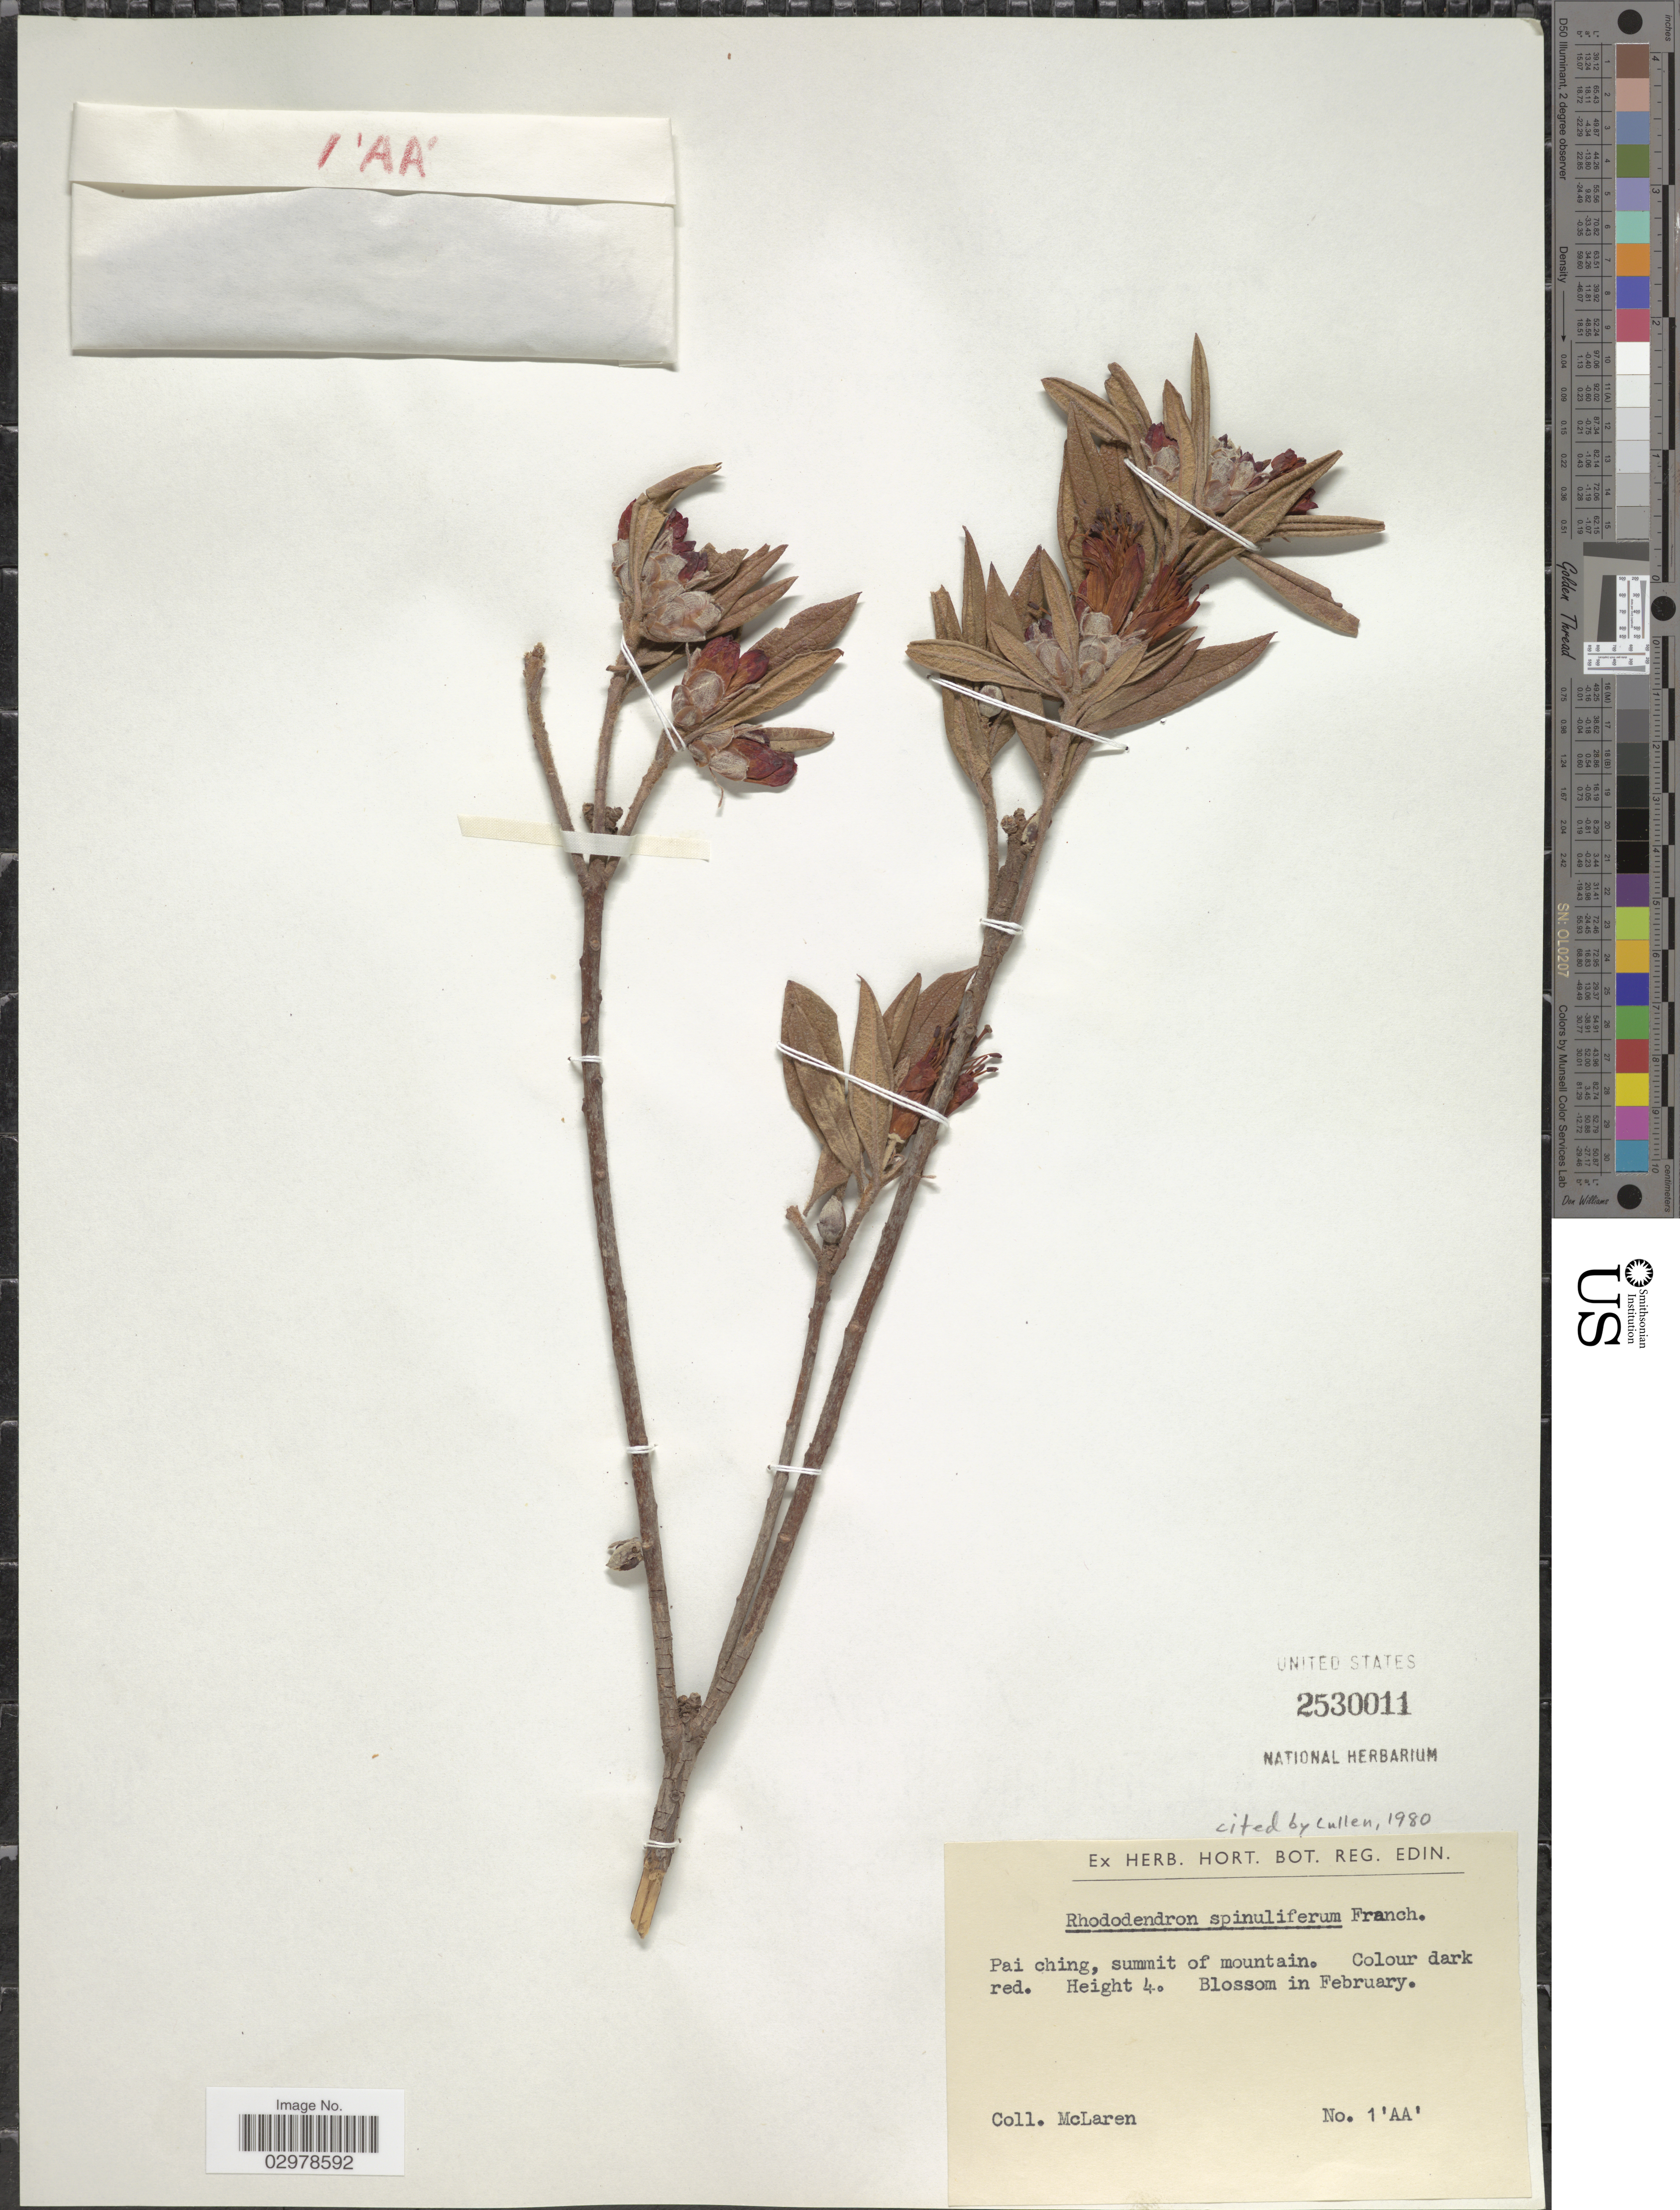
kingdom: Plantae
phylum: Tracheophyta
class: Magnoliopsida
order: Ericales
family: Ericaceae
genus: Rhododendron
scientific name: Rhododendron spinuliferum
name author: Franch.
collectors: McLaren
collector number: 1 'AA'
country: China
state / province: Shanxi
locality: Pai ching, summit of mountain.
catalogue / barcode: US 2530011